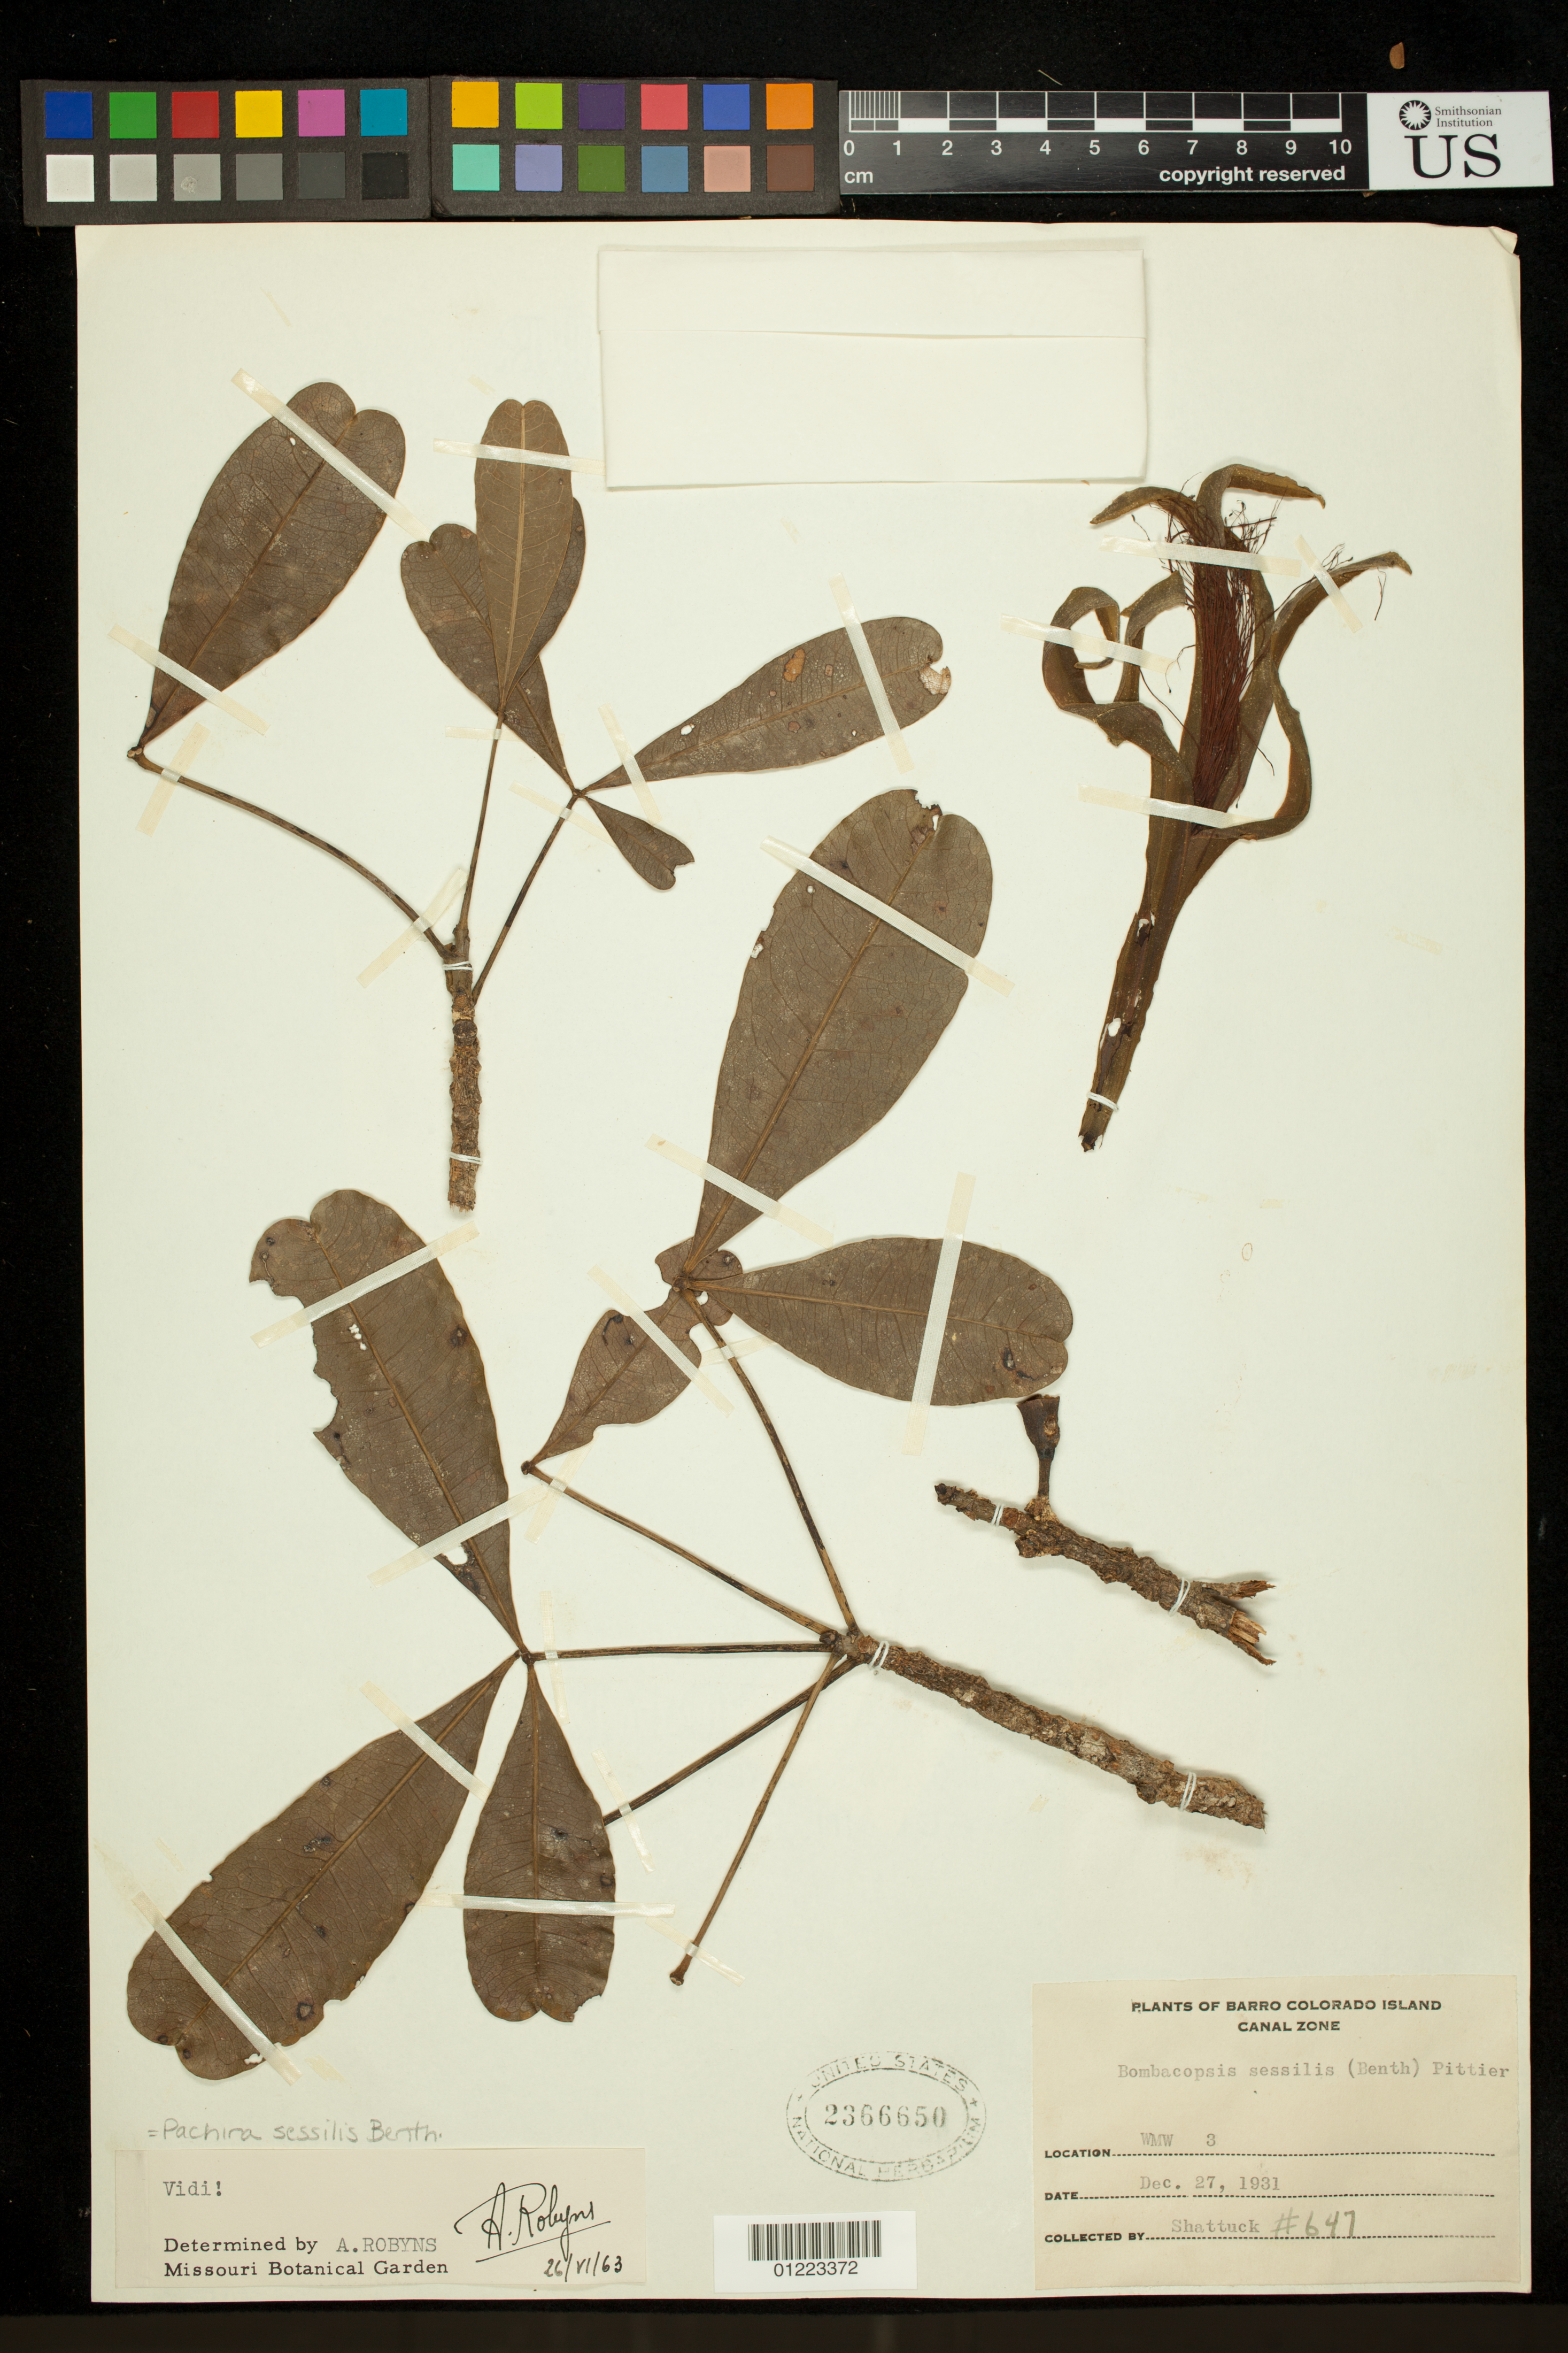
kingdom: Plantae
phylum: Tracheophyta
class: Magnoliopsida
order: Malvales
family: Malvaceae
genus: Pachira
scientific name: Pachira sessilis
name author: Benth.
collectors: Shattuck, --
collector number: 647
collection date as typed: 12/27/1931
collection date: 1931-12-27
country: Panama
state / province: Panamá Oeste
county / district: Canal Zone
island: Barro Colorado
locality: Barro Colorado Island, Canal Zone, WMW 3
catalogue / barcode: US 2366650